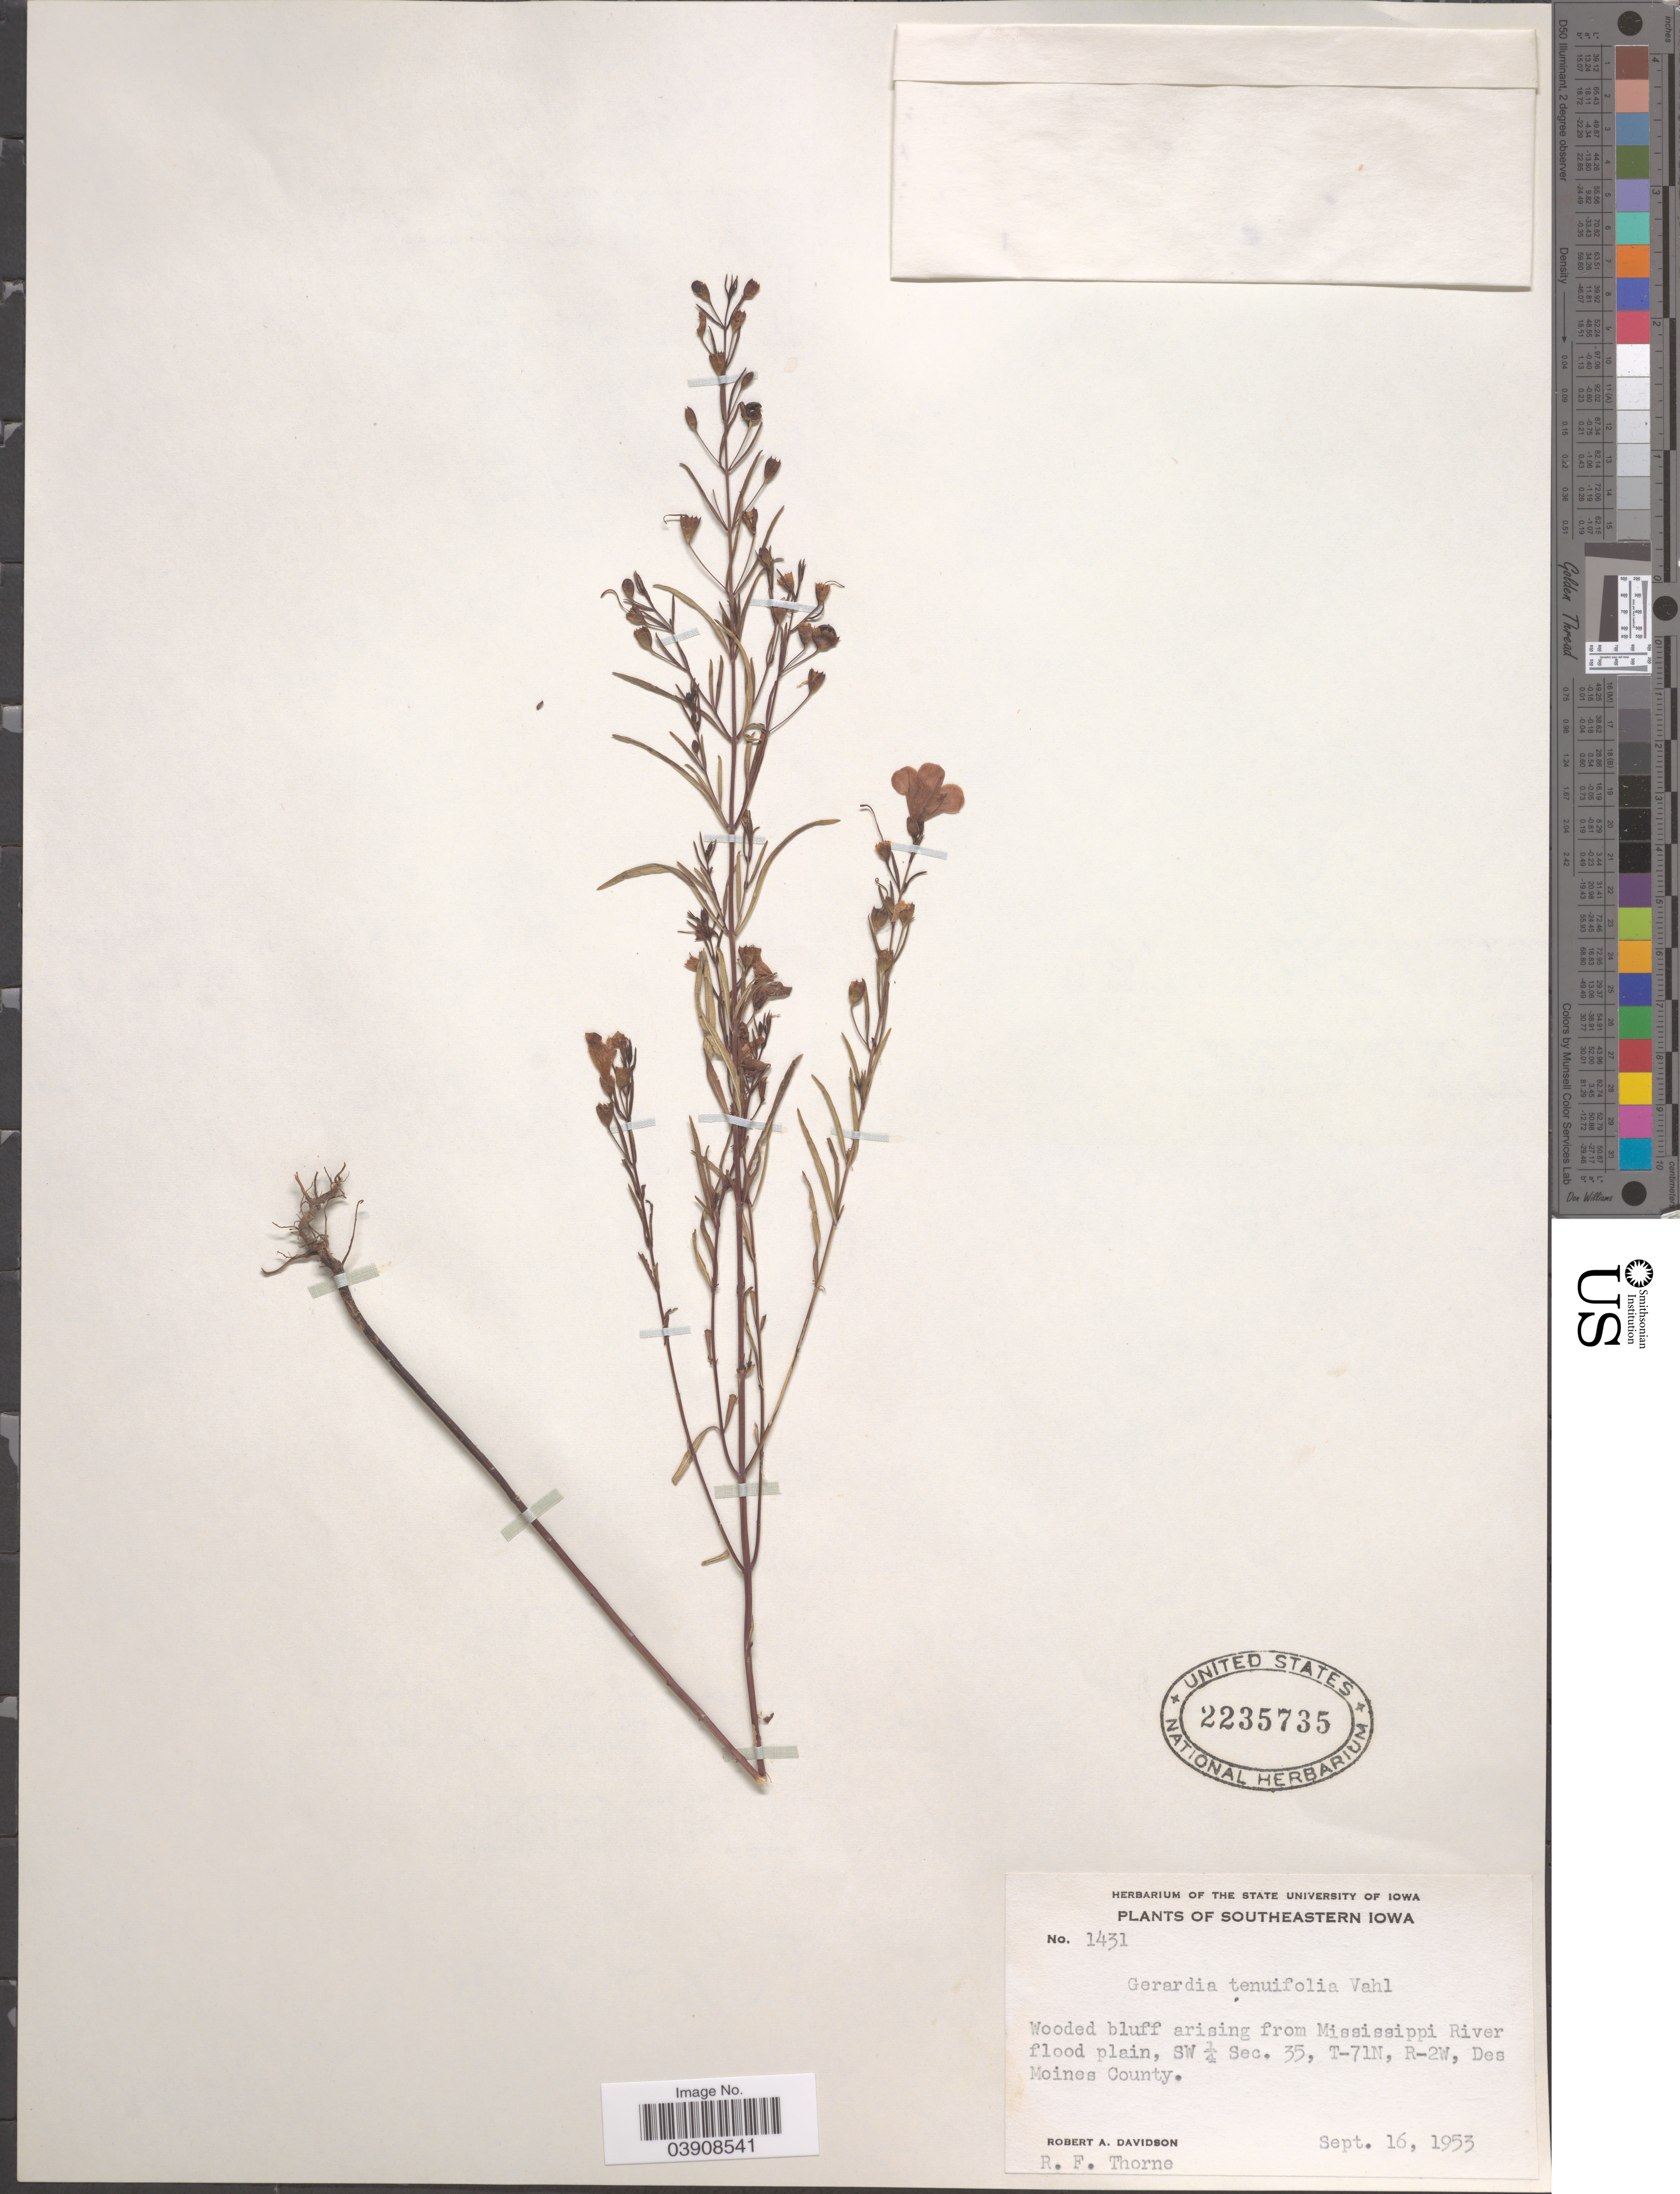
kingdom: Plantae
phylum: Tracheophyta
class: Magnoliopsida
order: Lamiales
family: Orobanchaceae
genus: Agalinis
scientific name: Agalinis tenuifolia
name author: (Vahl) Raf.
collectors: R. A. Davidson & R. Thorne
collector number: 1431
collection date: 1953-09-16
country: United States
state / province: Iowa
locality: Southeastern Iowa. Wooded bluff arising from Mississippi River flood plain, SW ¼ Sec. 35, T-71N, R-2W, Des Moines County.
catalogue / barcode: US 2235735